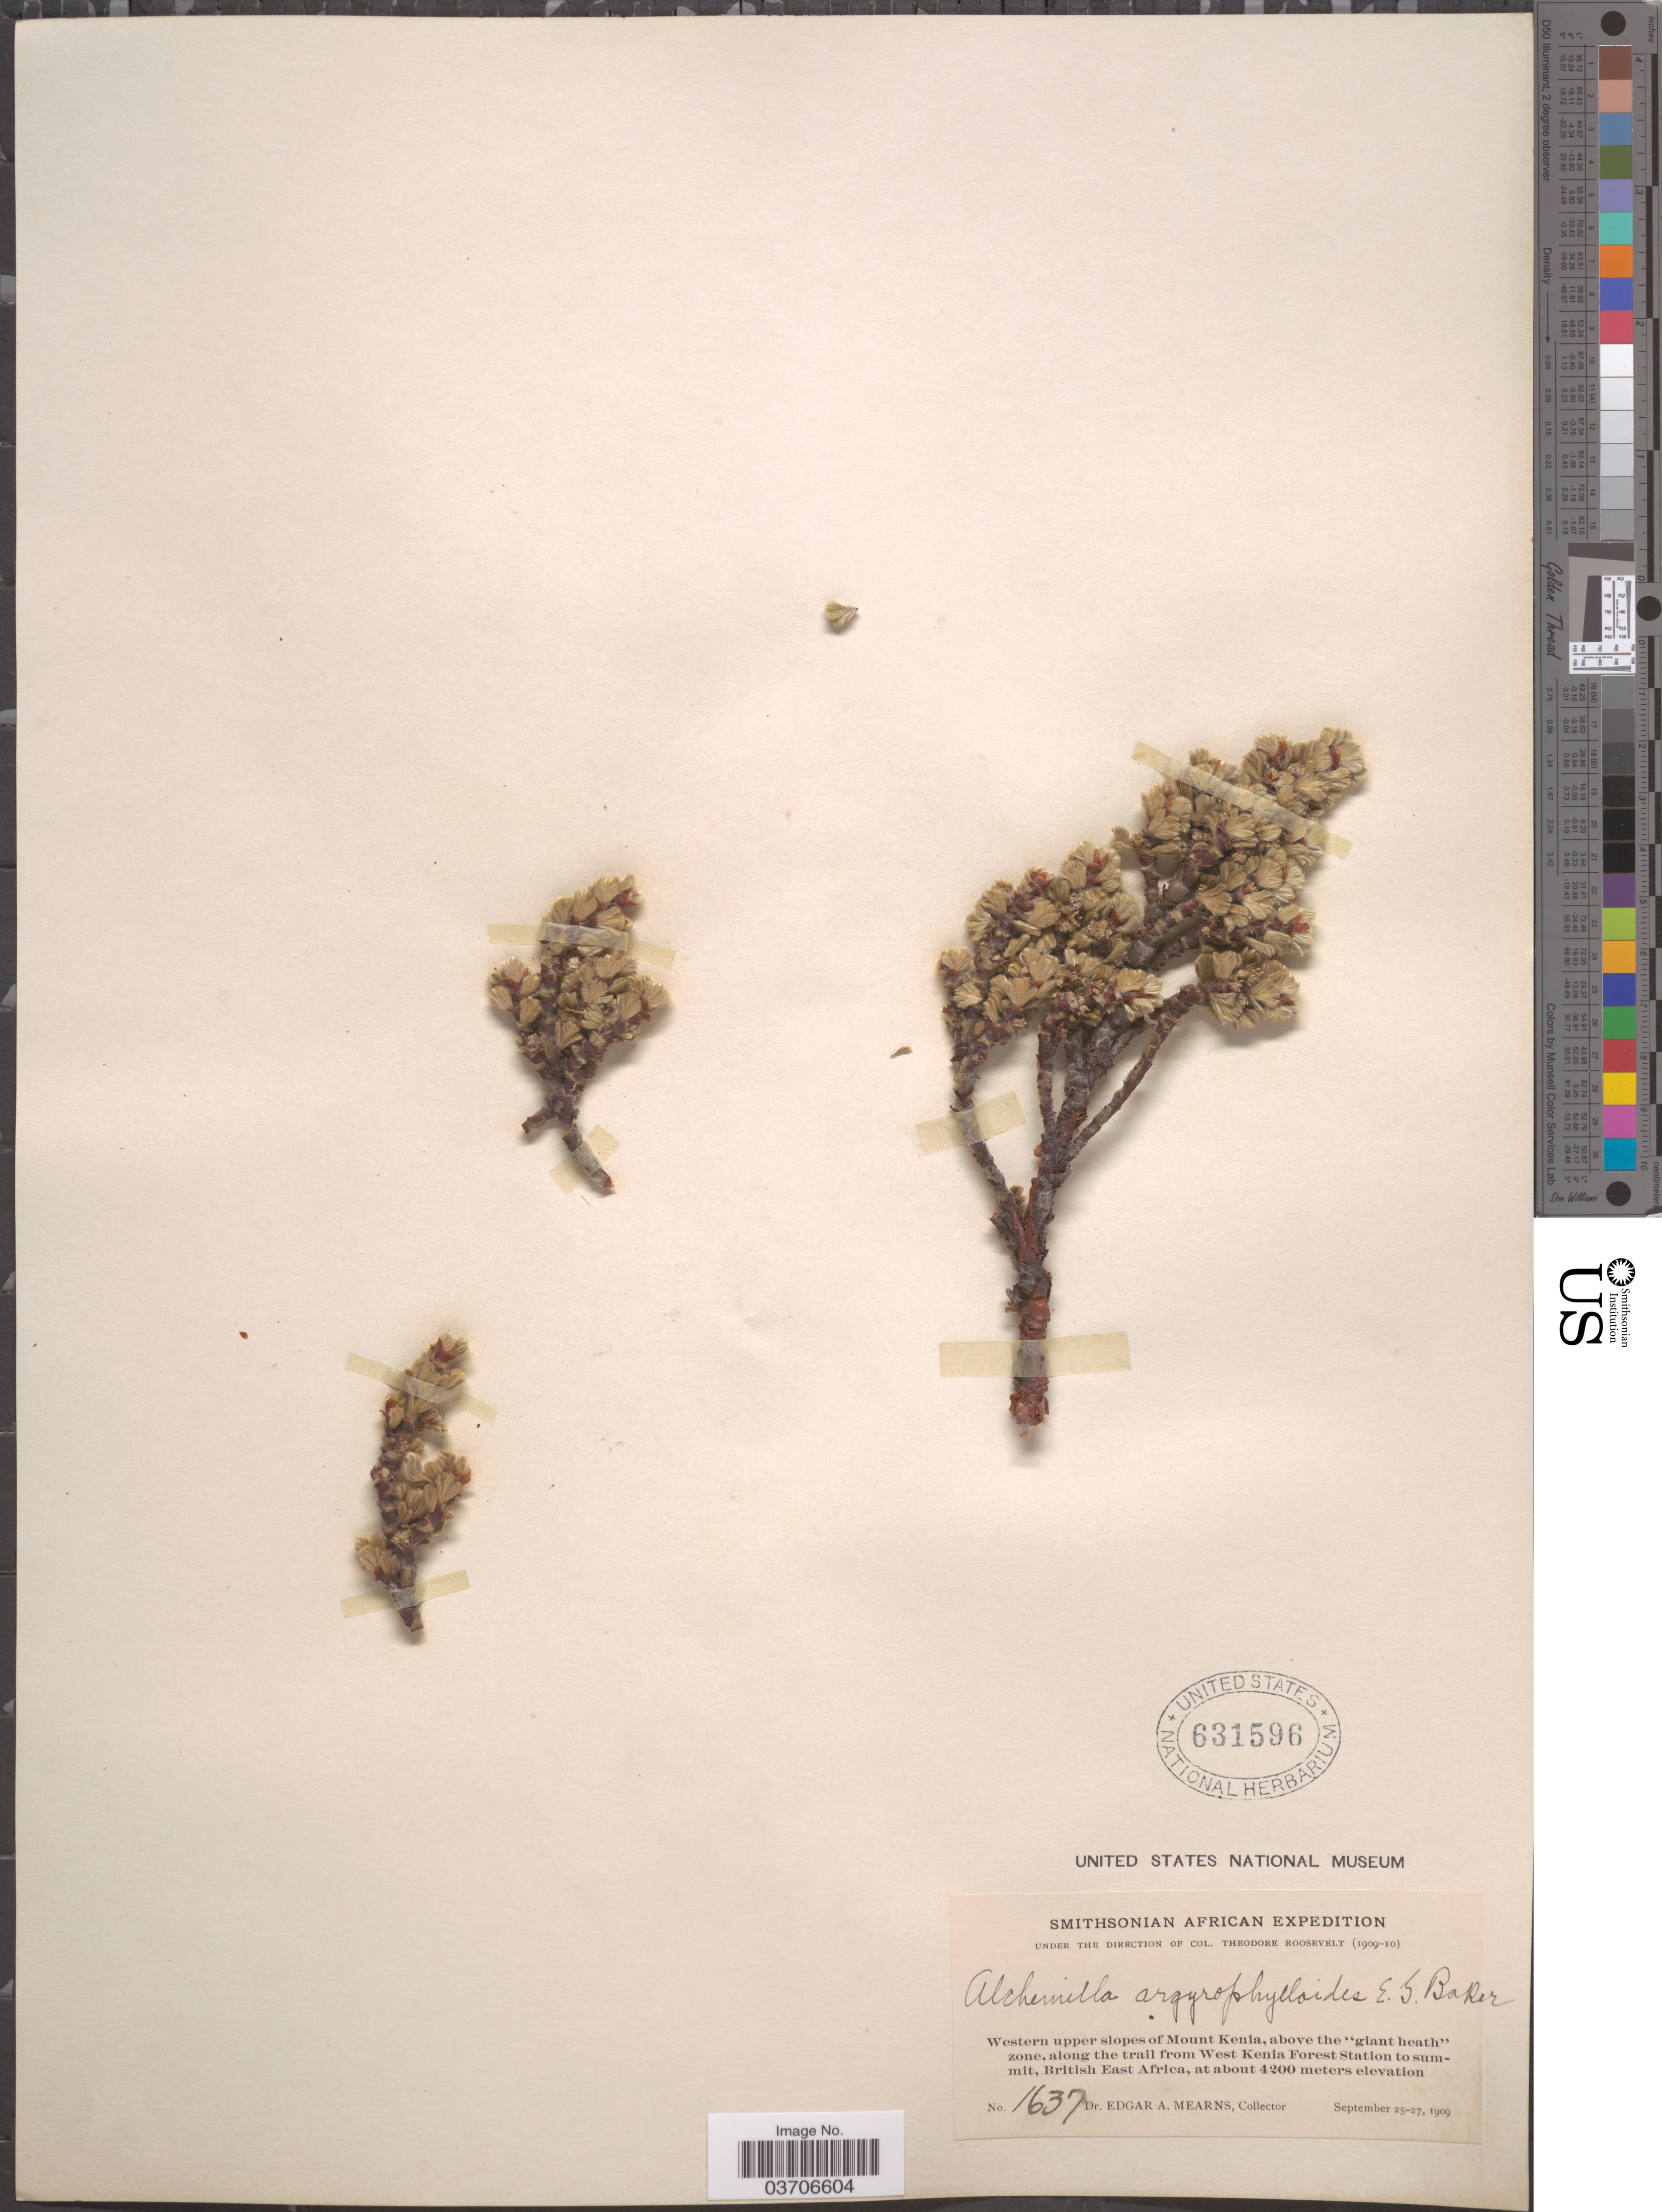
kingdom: Plantae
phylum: Tracheophyta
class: Magnoliopsida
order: Rosales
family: Rosaceae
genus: Alchemilla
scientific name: Alchemilla argyrophylloides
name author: Baker f.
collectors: E. A. Mearns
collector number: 1637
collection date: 1909-09-25/1909-09-27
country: Kenya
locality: Western upper slopes of Mount Kenia, above the "giant heath" zone, along the trail from West Kenia Forest Station to summit, British East Africa.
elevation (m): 4200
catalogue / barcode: US 631596